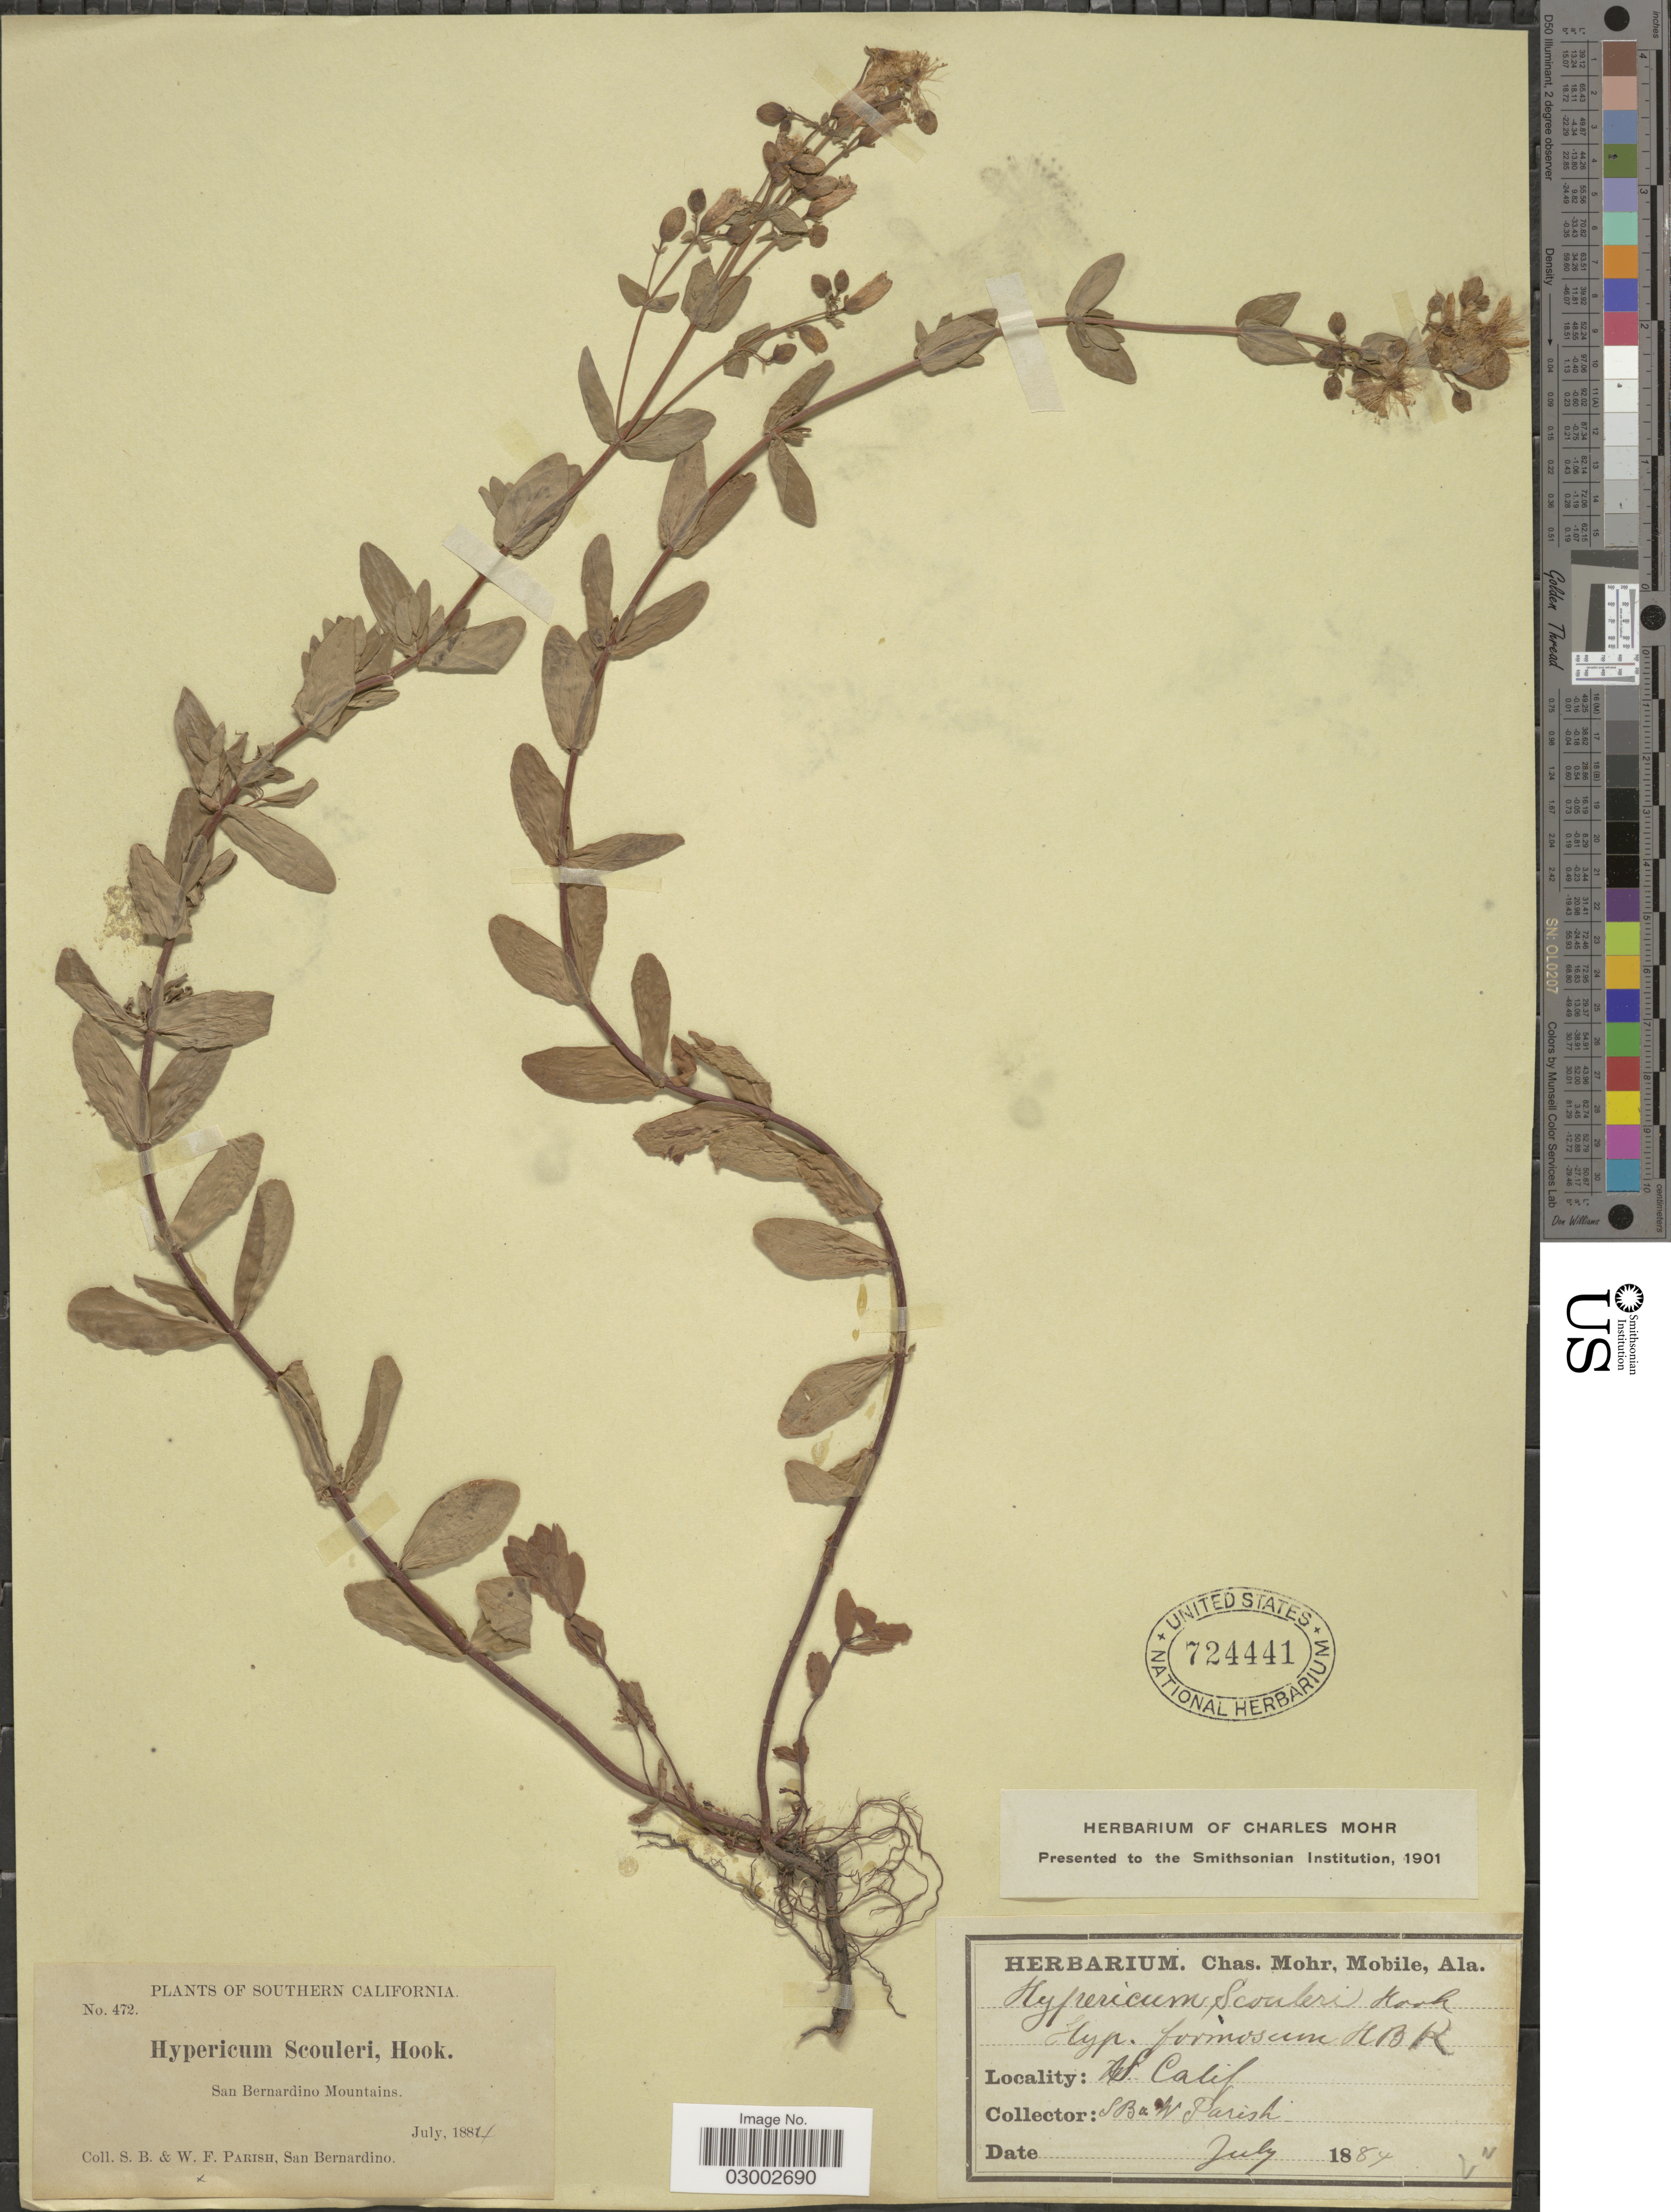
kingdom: Plantae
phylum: Tracheophyta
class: Magnoliopsida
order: Malpighiales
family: Hypericaceae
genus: Hypericum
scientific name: Hypericum scouleri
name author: Hook.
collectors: S. B. Parish & W. F. Parish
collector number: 472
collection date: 1884-07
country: United States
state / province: California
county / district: San Bernardino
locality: Southern California. San Bernardino Mountains.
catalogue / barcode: US 724441